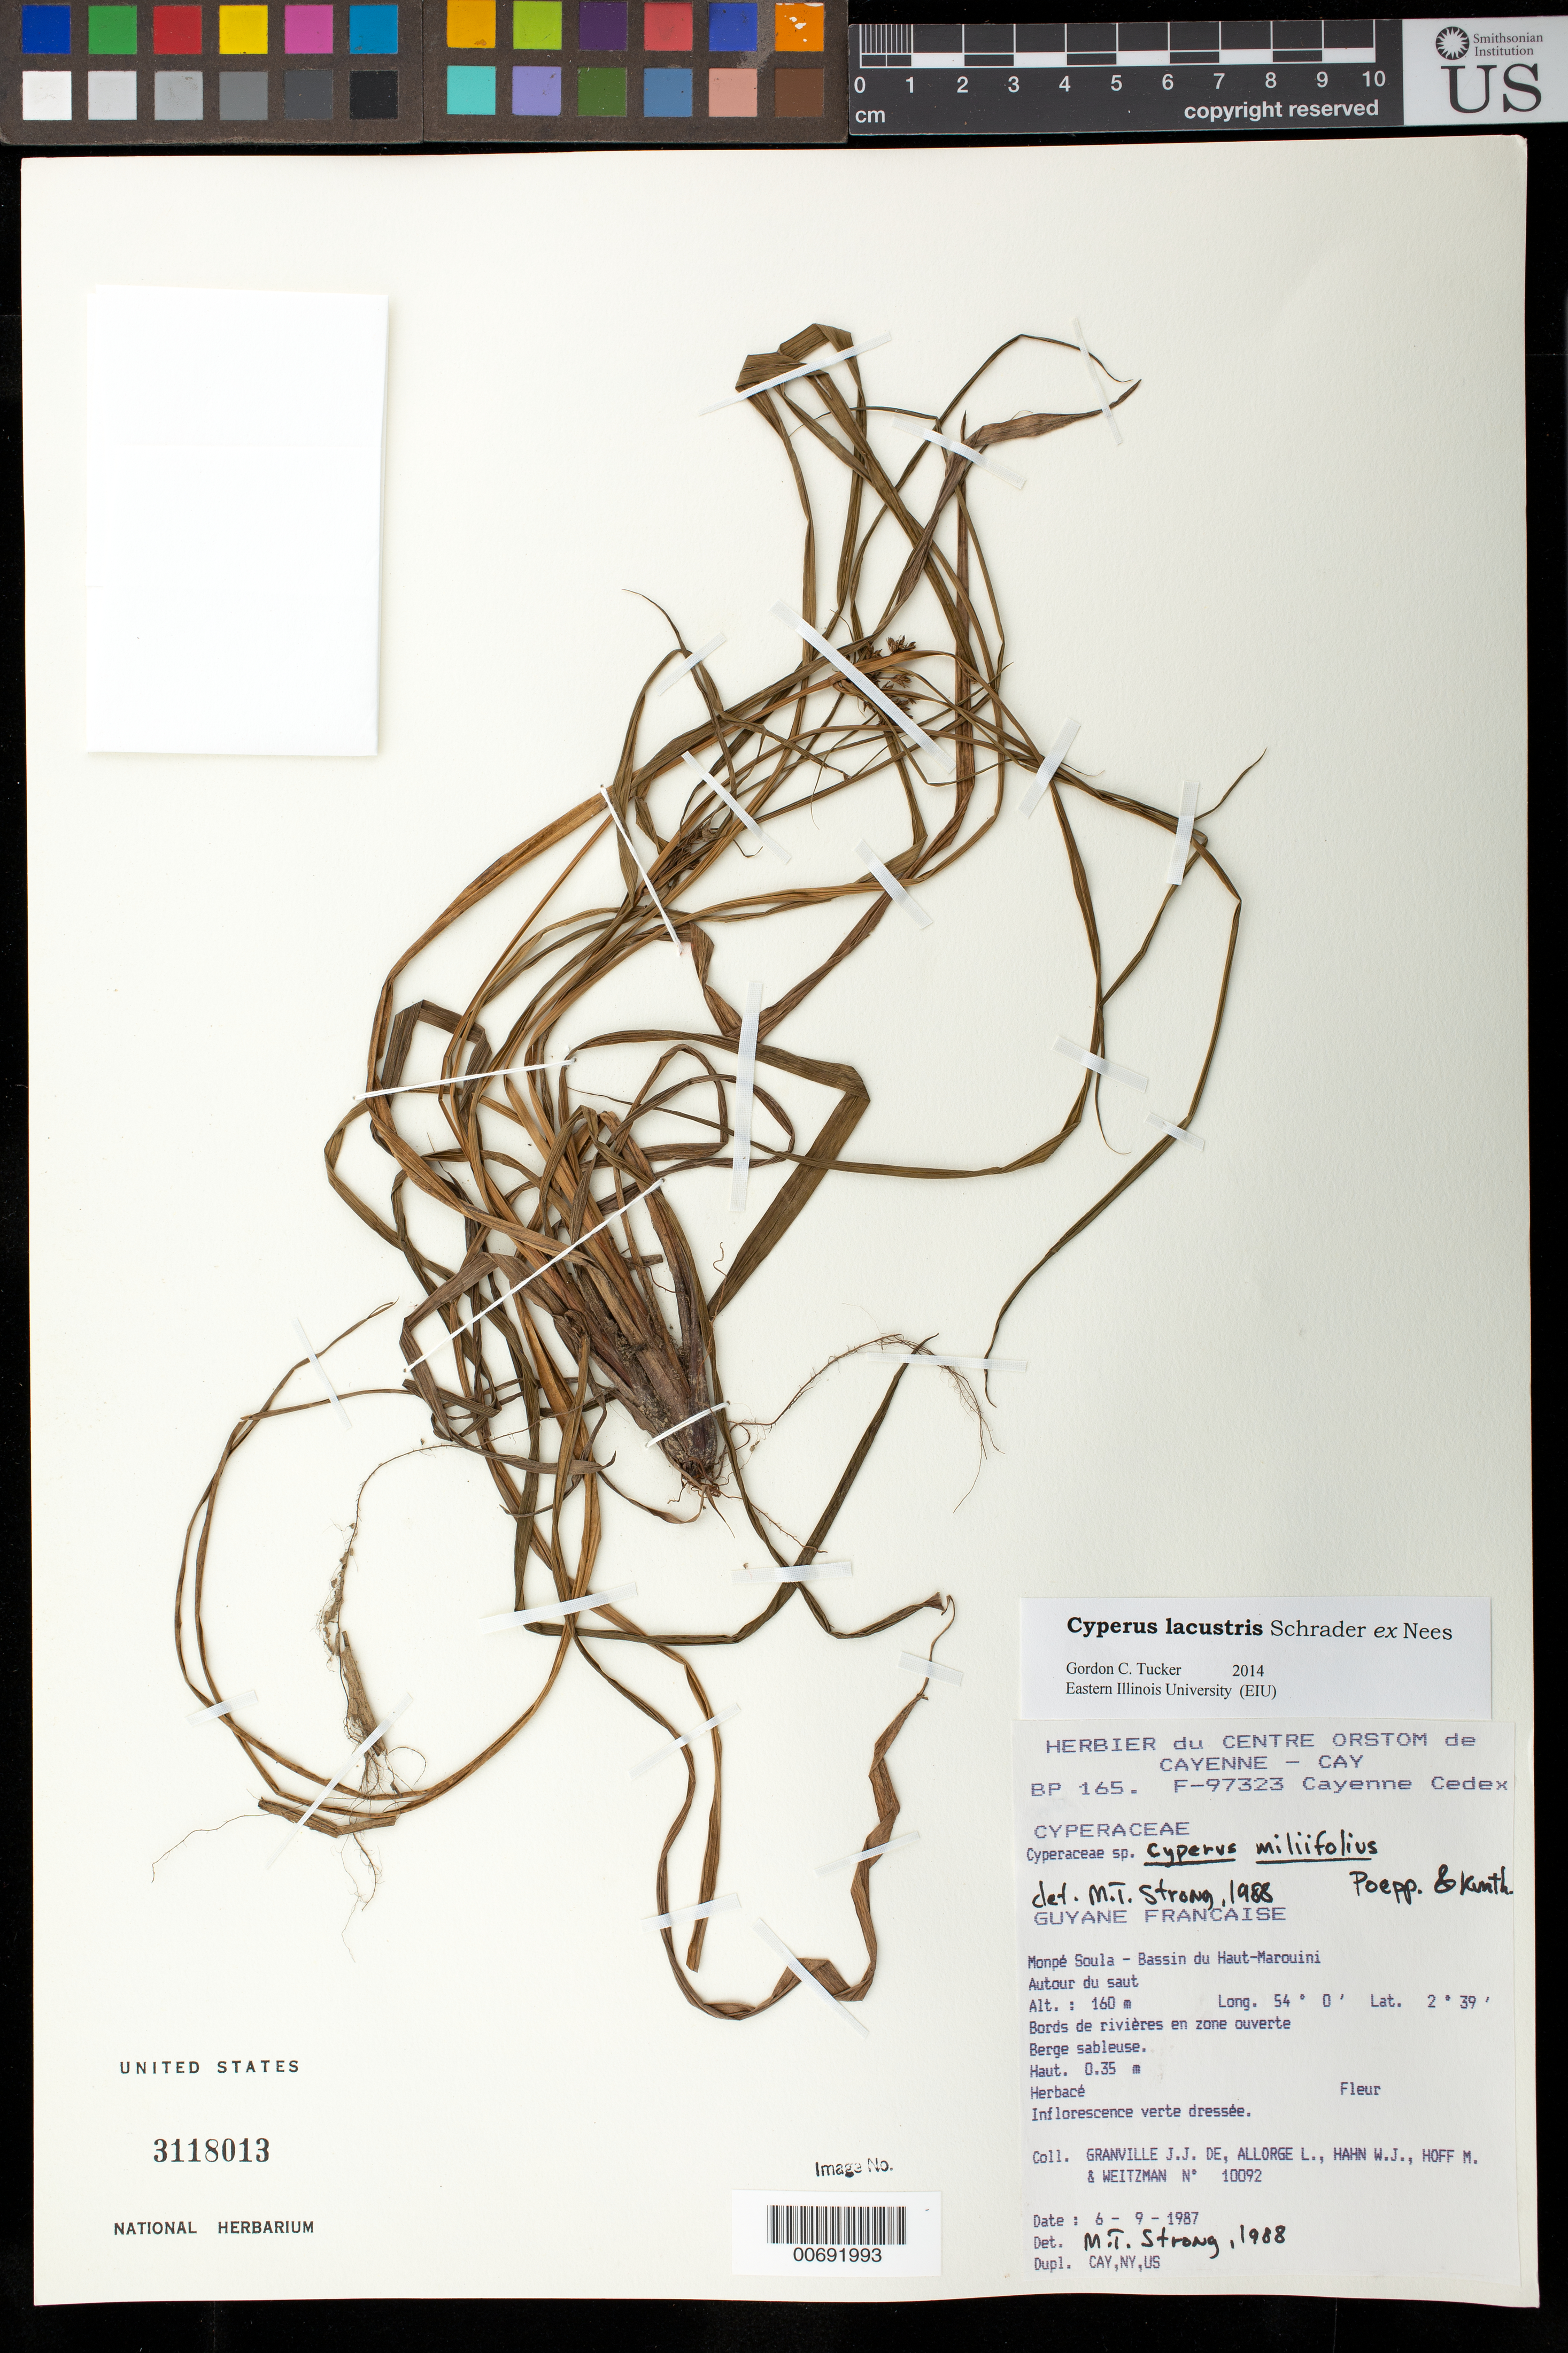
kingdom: Plantae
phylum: Tracheophyta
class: Liliopsida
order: Poales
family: Cyperaceae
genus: Cyperus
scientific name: Cyperus lacustris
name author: Schrad. ex Nees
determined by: Tucker, G. C.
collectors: J.-J. de Granville, L. Allorge, W. J. Hahn, M. Hoff & A. L. Weitzman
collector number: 10092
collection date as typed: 6-Sep-87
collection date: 1987-09-06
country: French Guiana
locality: Monpé Soula, Bassin du Haut-Marouini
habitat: Along river, open area; sandy bank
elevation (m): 160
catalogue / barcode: US 3118013